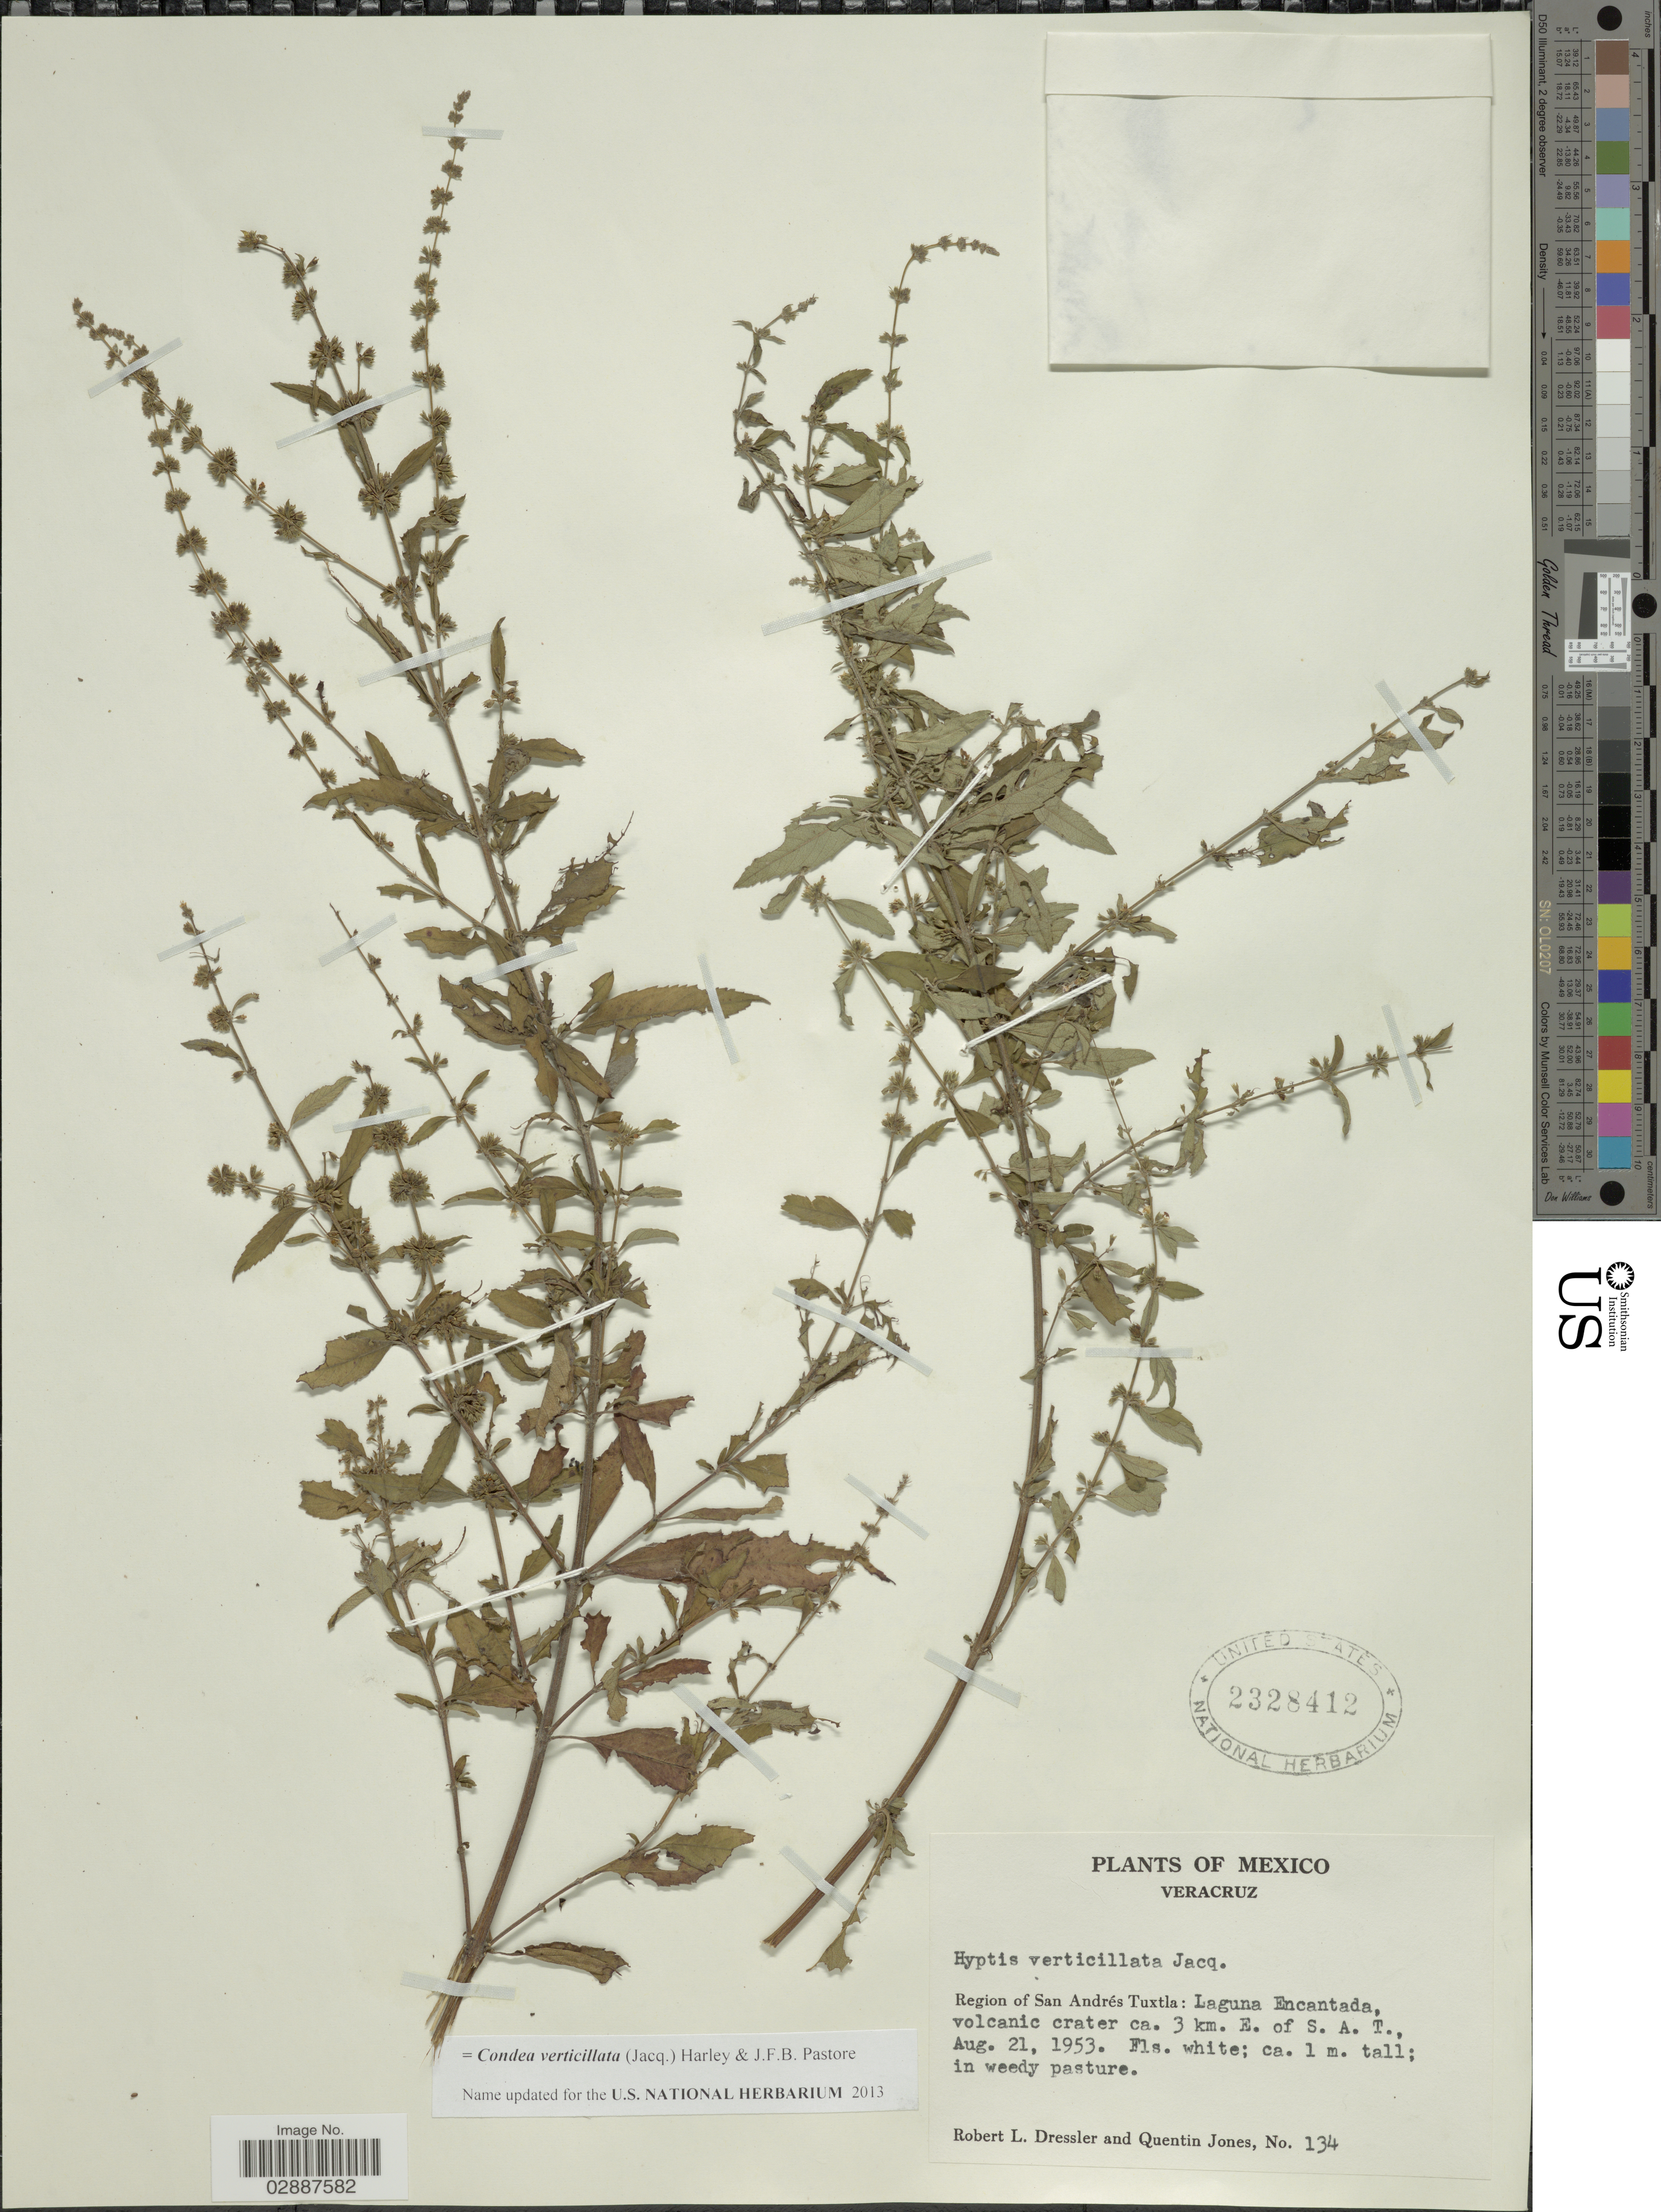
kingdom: Plantae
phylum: Tracheophyta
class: Magnoliopsida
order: Lamiales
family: Lamiaceae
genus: Condea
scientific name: Condea verticillata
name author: (Jacq.) Harley & J.F.B. Pastore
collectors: R. Dressler & Q. Jones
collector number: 134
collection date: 1953-08-21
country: Mexico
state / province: Veracruz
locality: Veracruz. Region of San Andrés Tuxtla: Laguna Encantada, volcanic crater ca. 3 km. E. of S. A. T.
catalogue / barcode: US 2328412